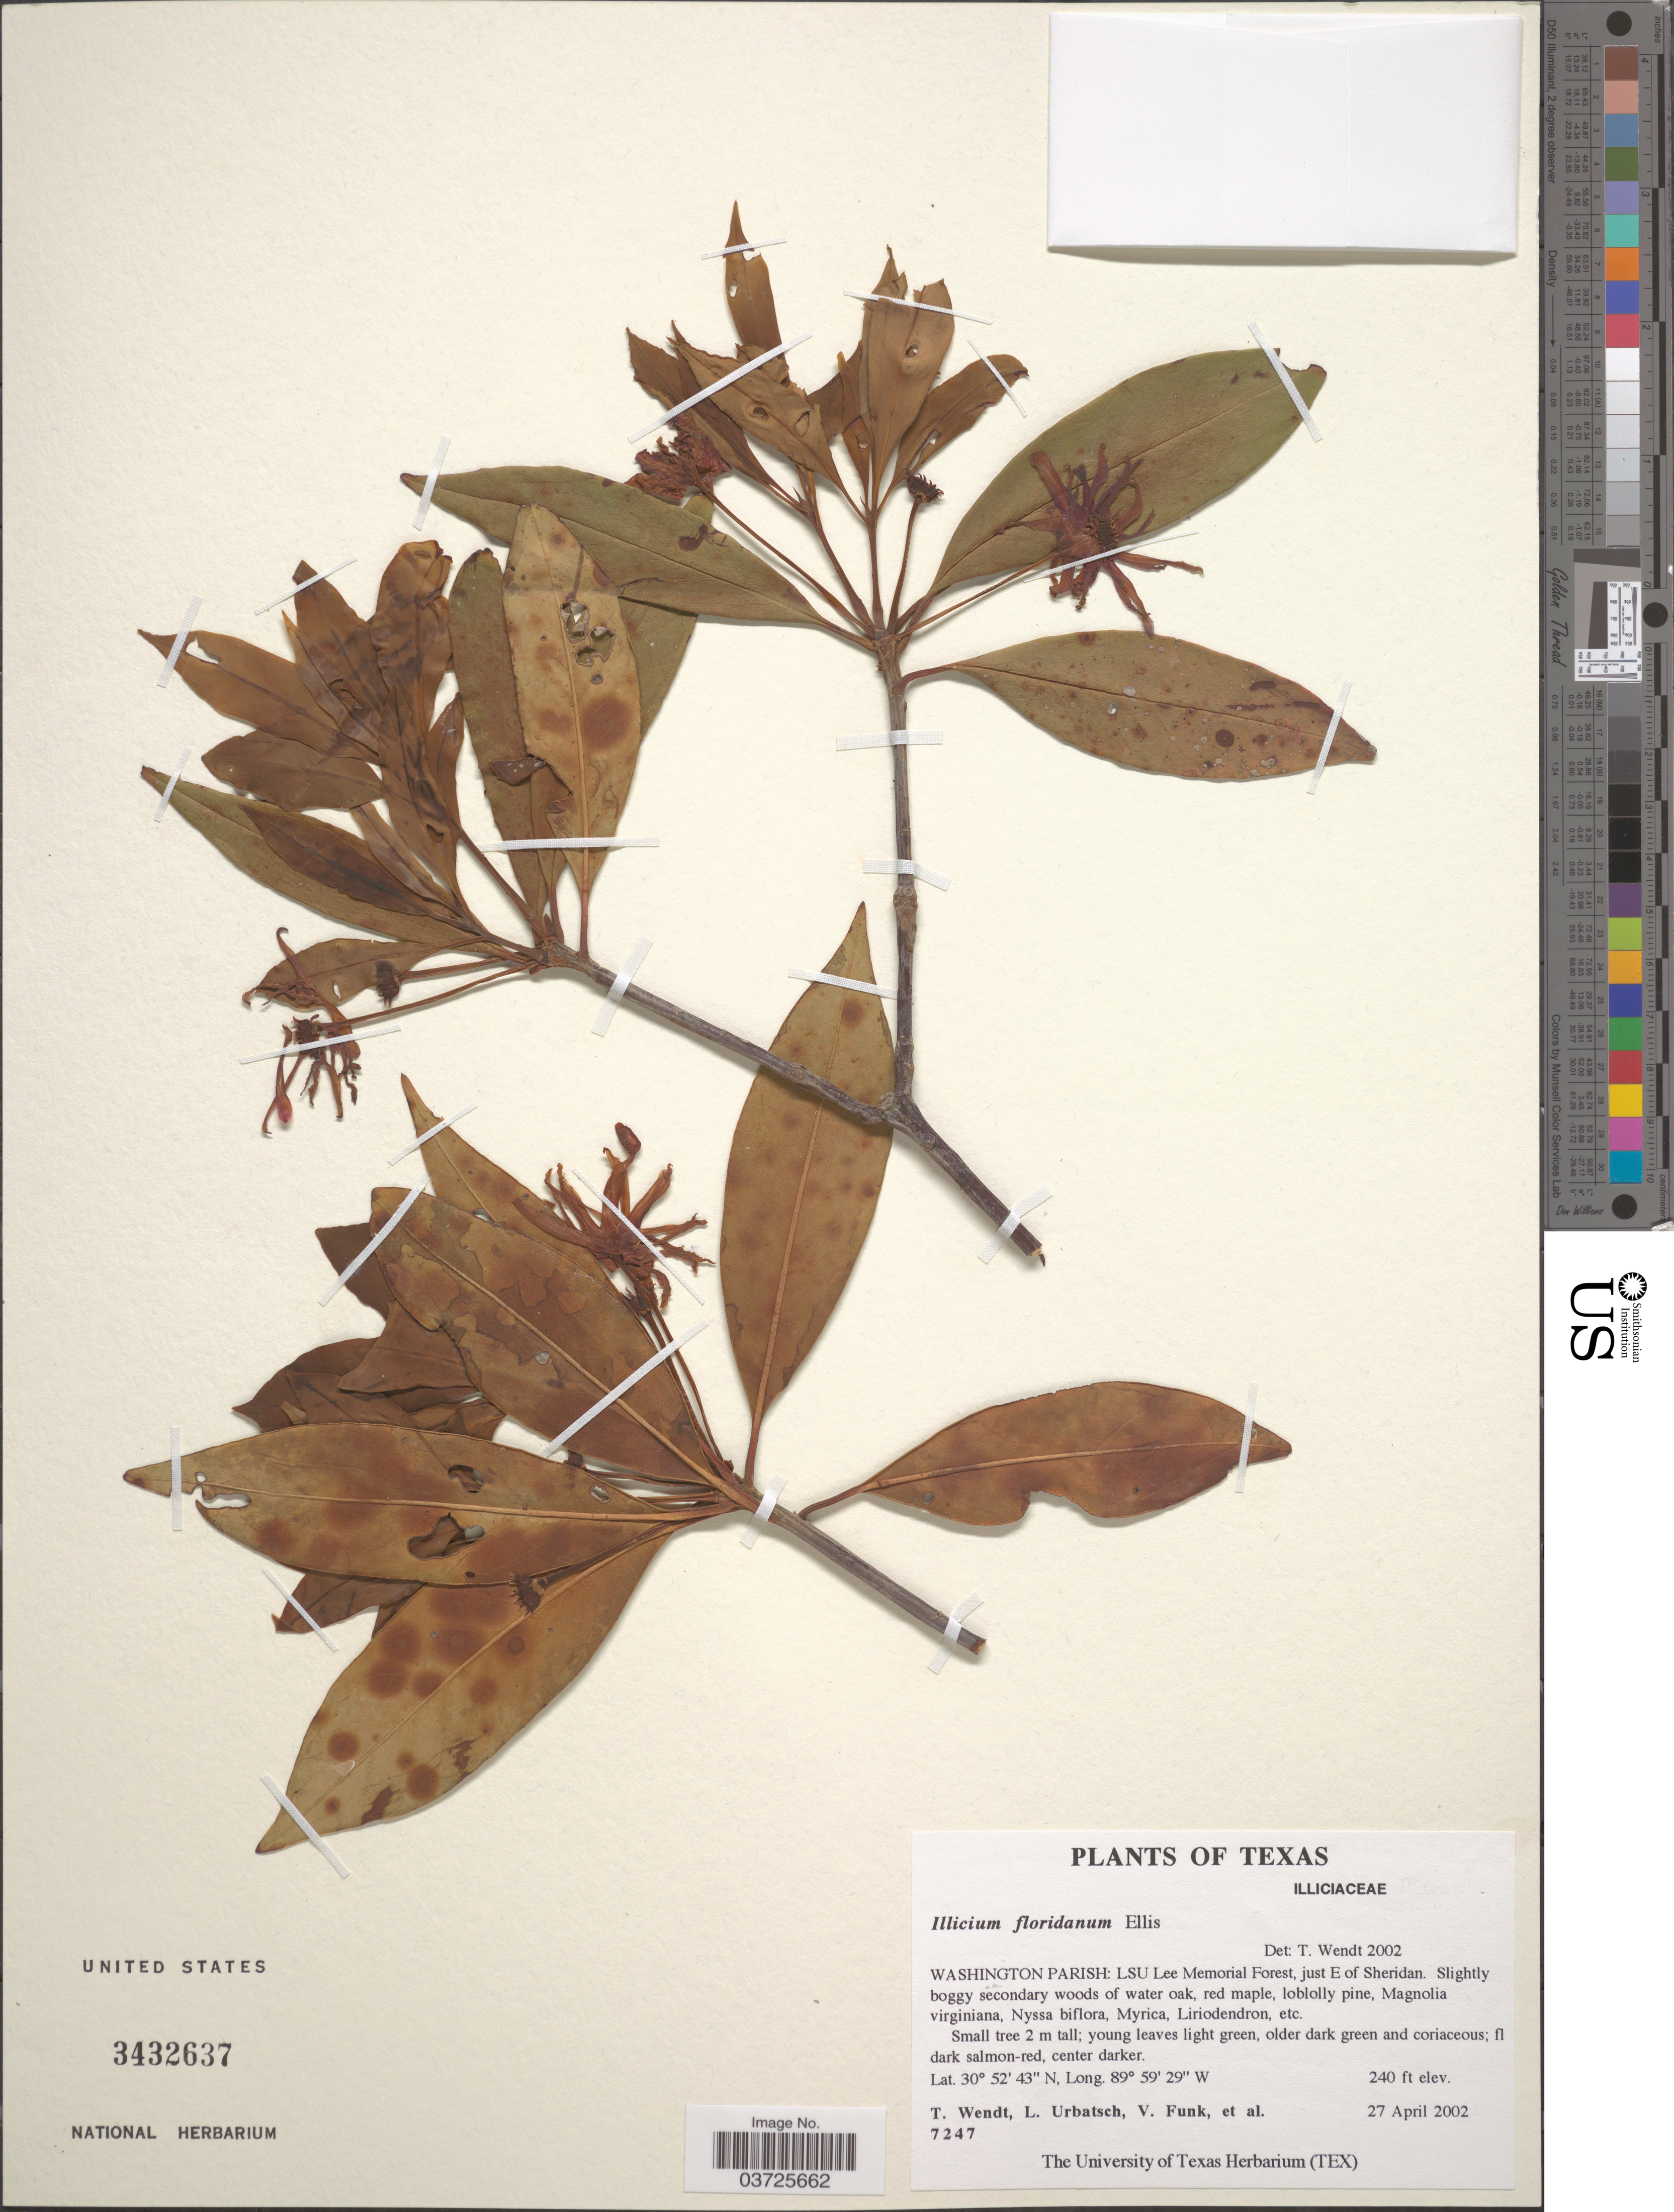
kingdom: Plantae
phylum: Tracheophyta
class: Magnoliopsida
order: Austrobaileyales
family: Schisandraceae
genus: Illicium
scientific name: Illicium floridanum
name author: J. Ellis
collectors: T. L. Wendt, L. E. Urbatsch, V. Funk & et al.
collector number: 7247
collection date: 2002-04-27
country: United States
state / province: Texas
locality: Washington Parish: LSU Lee Memorial Forest, just E of Sheridan.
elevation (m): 73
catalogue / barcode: US 3432637